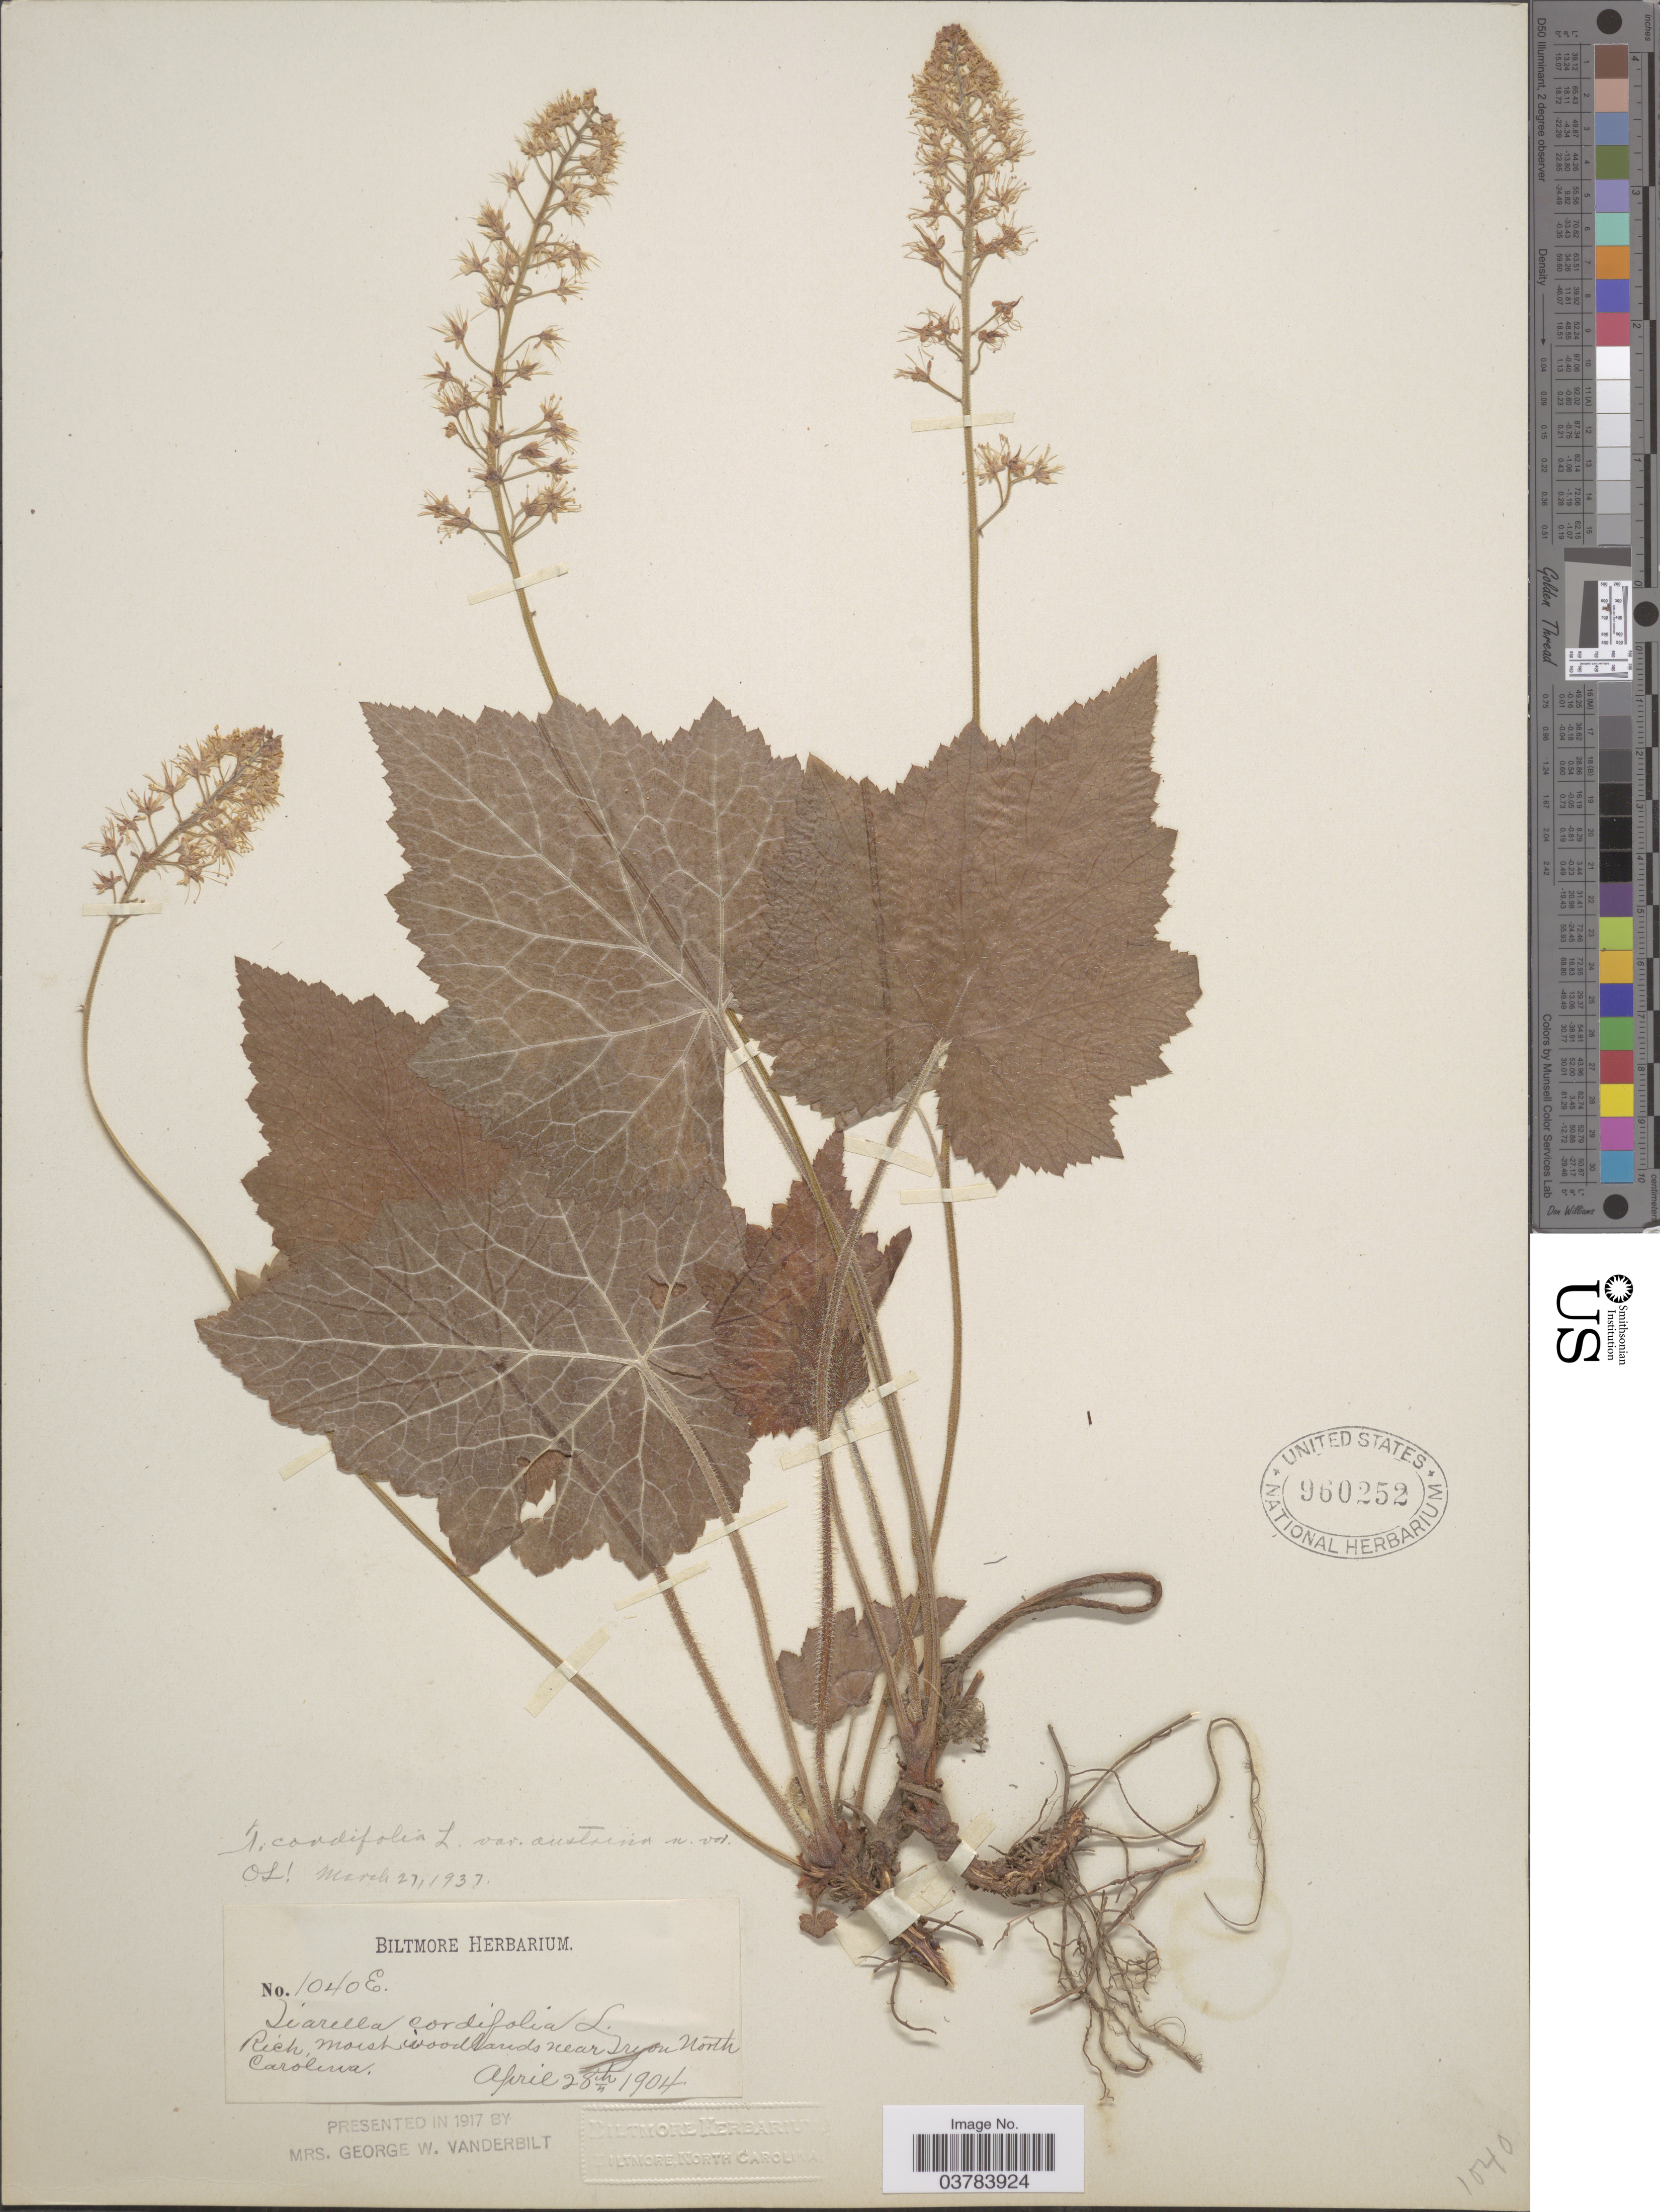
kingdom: Plantae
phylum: Tracheophyta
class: Magnoliopsida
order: Saxifragales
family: Saxifragaceae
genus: Tiarella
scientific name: Tiarella cordifolia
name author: L.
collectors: ex herb. Biltmore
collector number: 1040E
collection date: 1904-04-28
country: United States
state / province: North Carolina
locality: Rich, moist woodlands near Tryon.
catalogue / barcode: US 960252